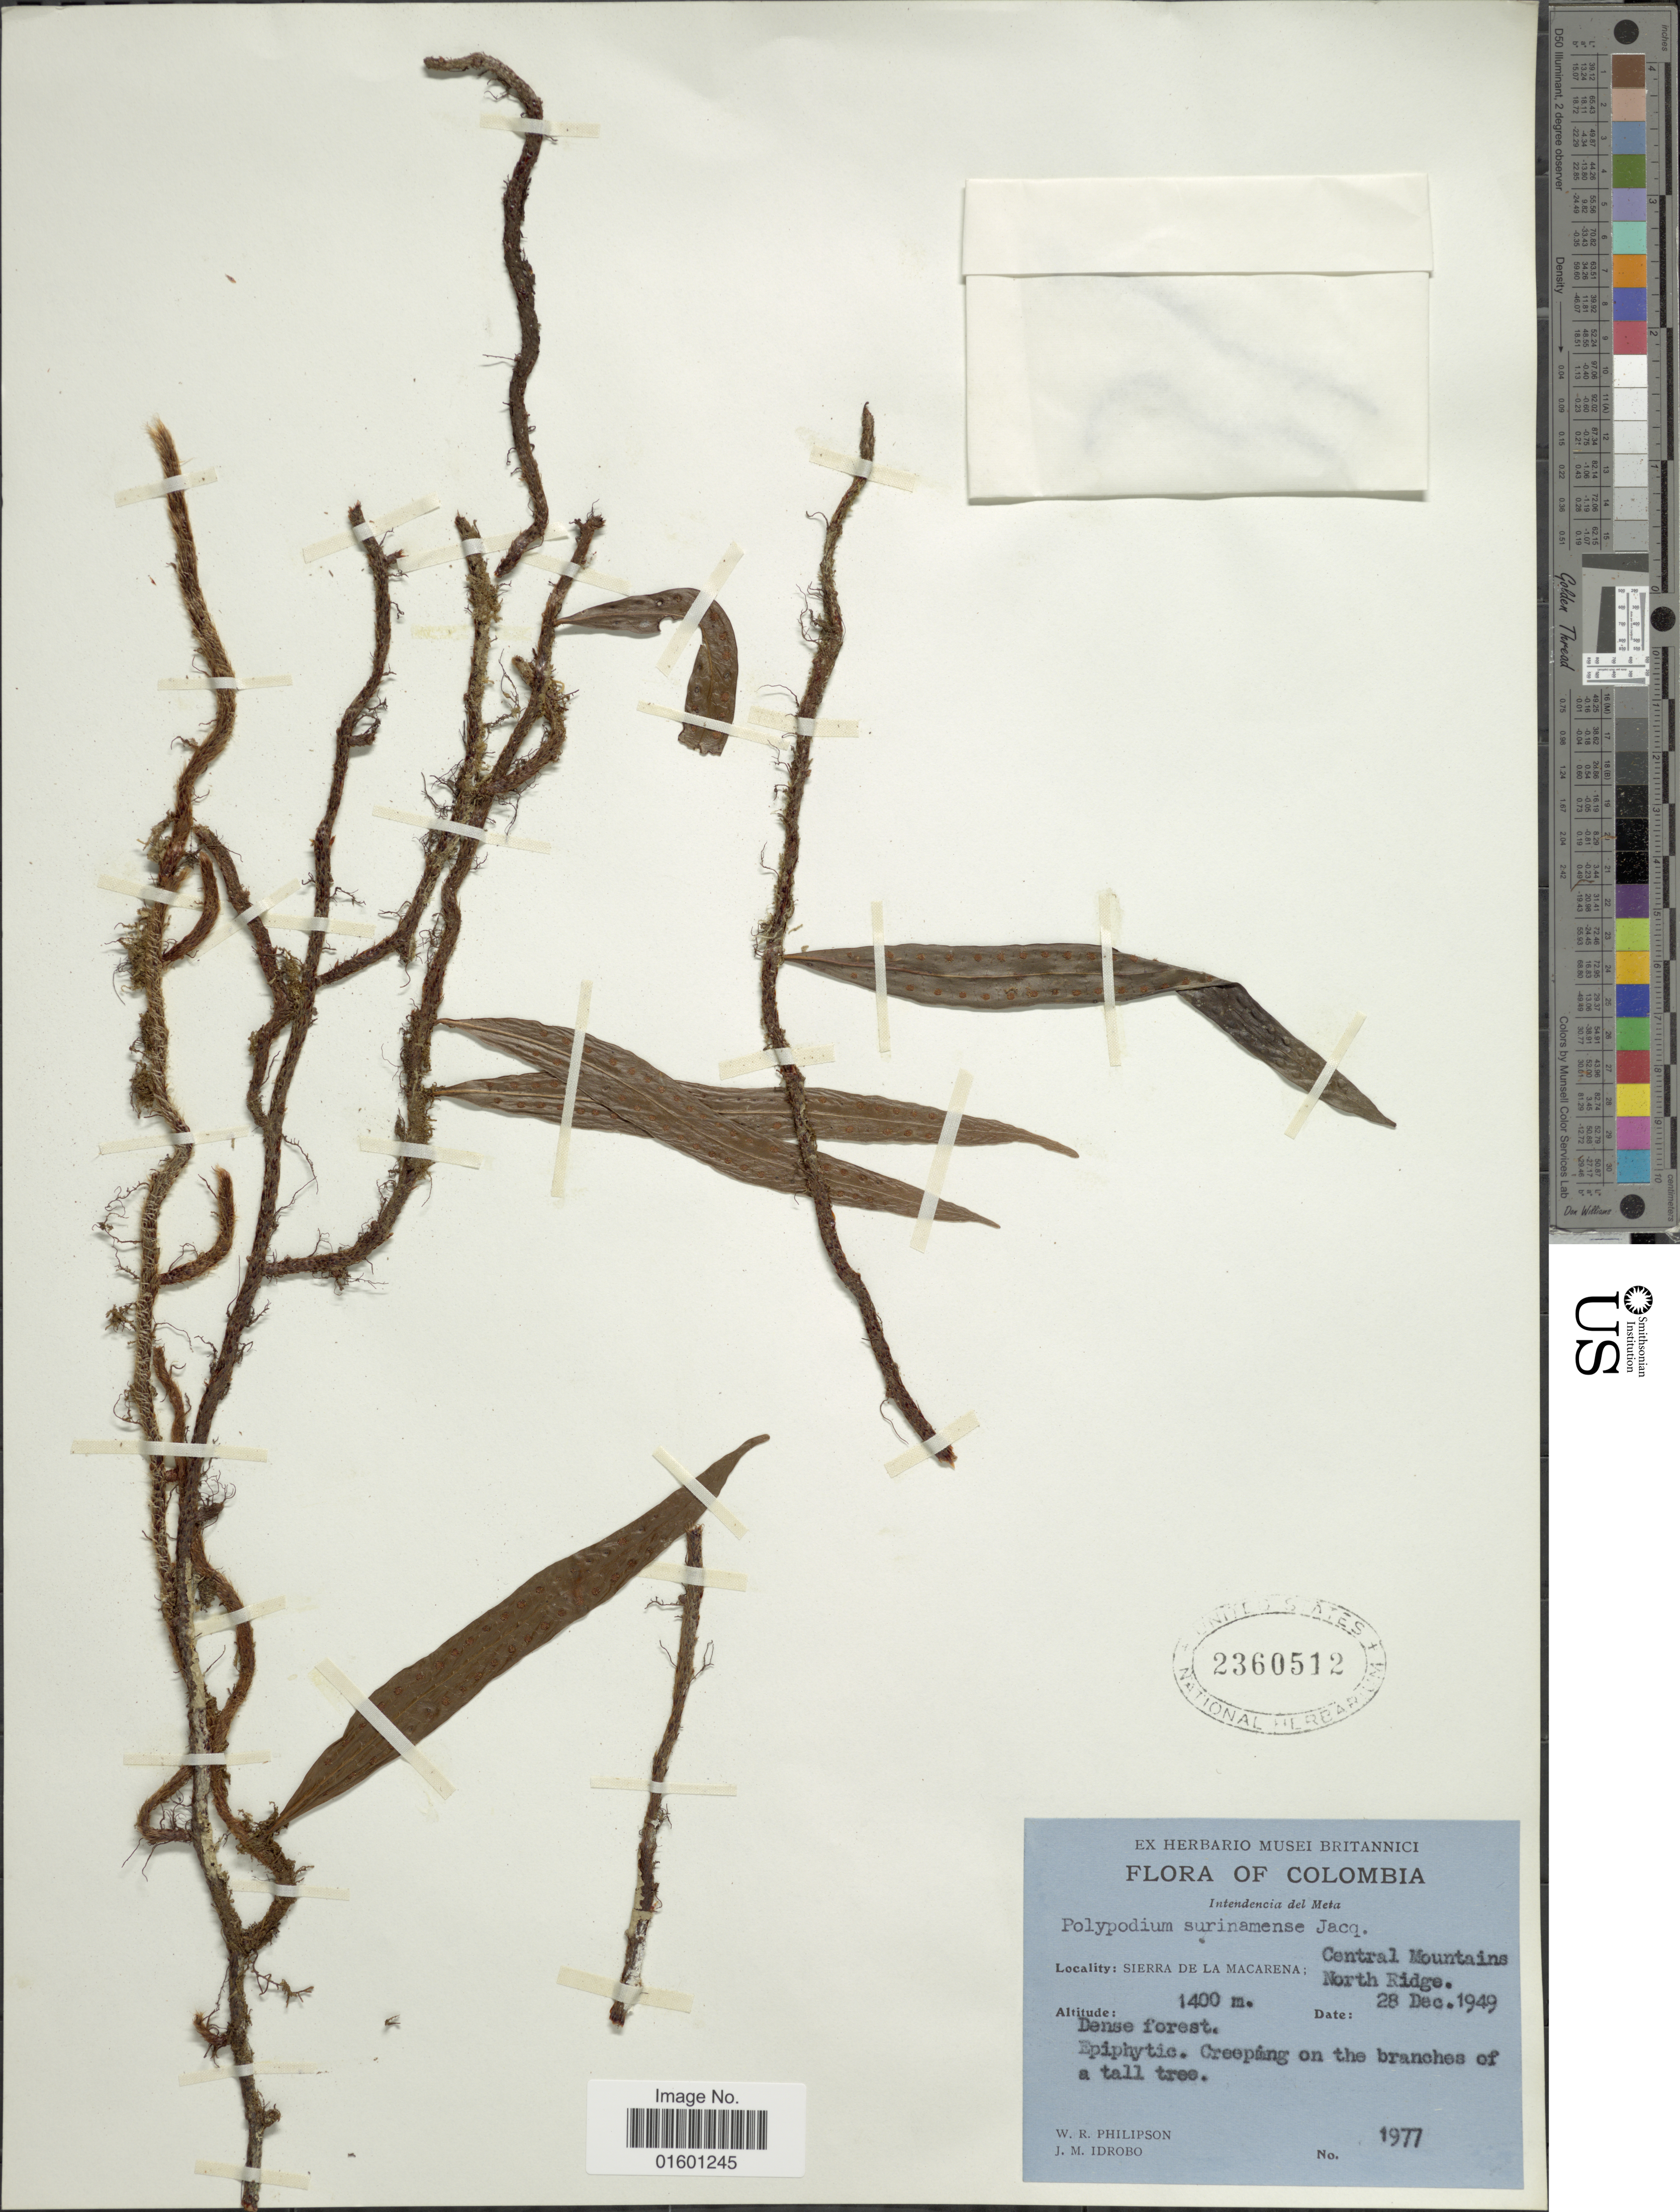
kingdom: Plantae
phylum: Tracheophyta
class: Polypodiopsida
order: Polypodiales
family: Polypodiaceae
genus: Microgramma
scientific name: Microgramma lycopodioides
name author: (L.) Copel.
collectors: W. R. Philipson & J. M. Idrobo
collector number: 1977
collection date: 1949-12-28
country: Colombia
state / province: Meta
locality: Sierra de la Macarena: Central Mountains North Ridge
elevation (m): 1400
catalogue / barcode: US 2360512